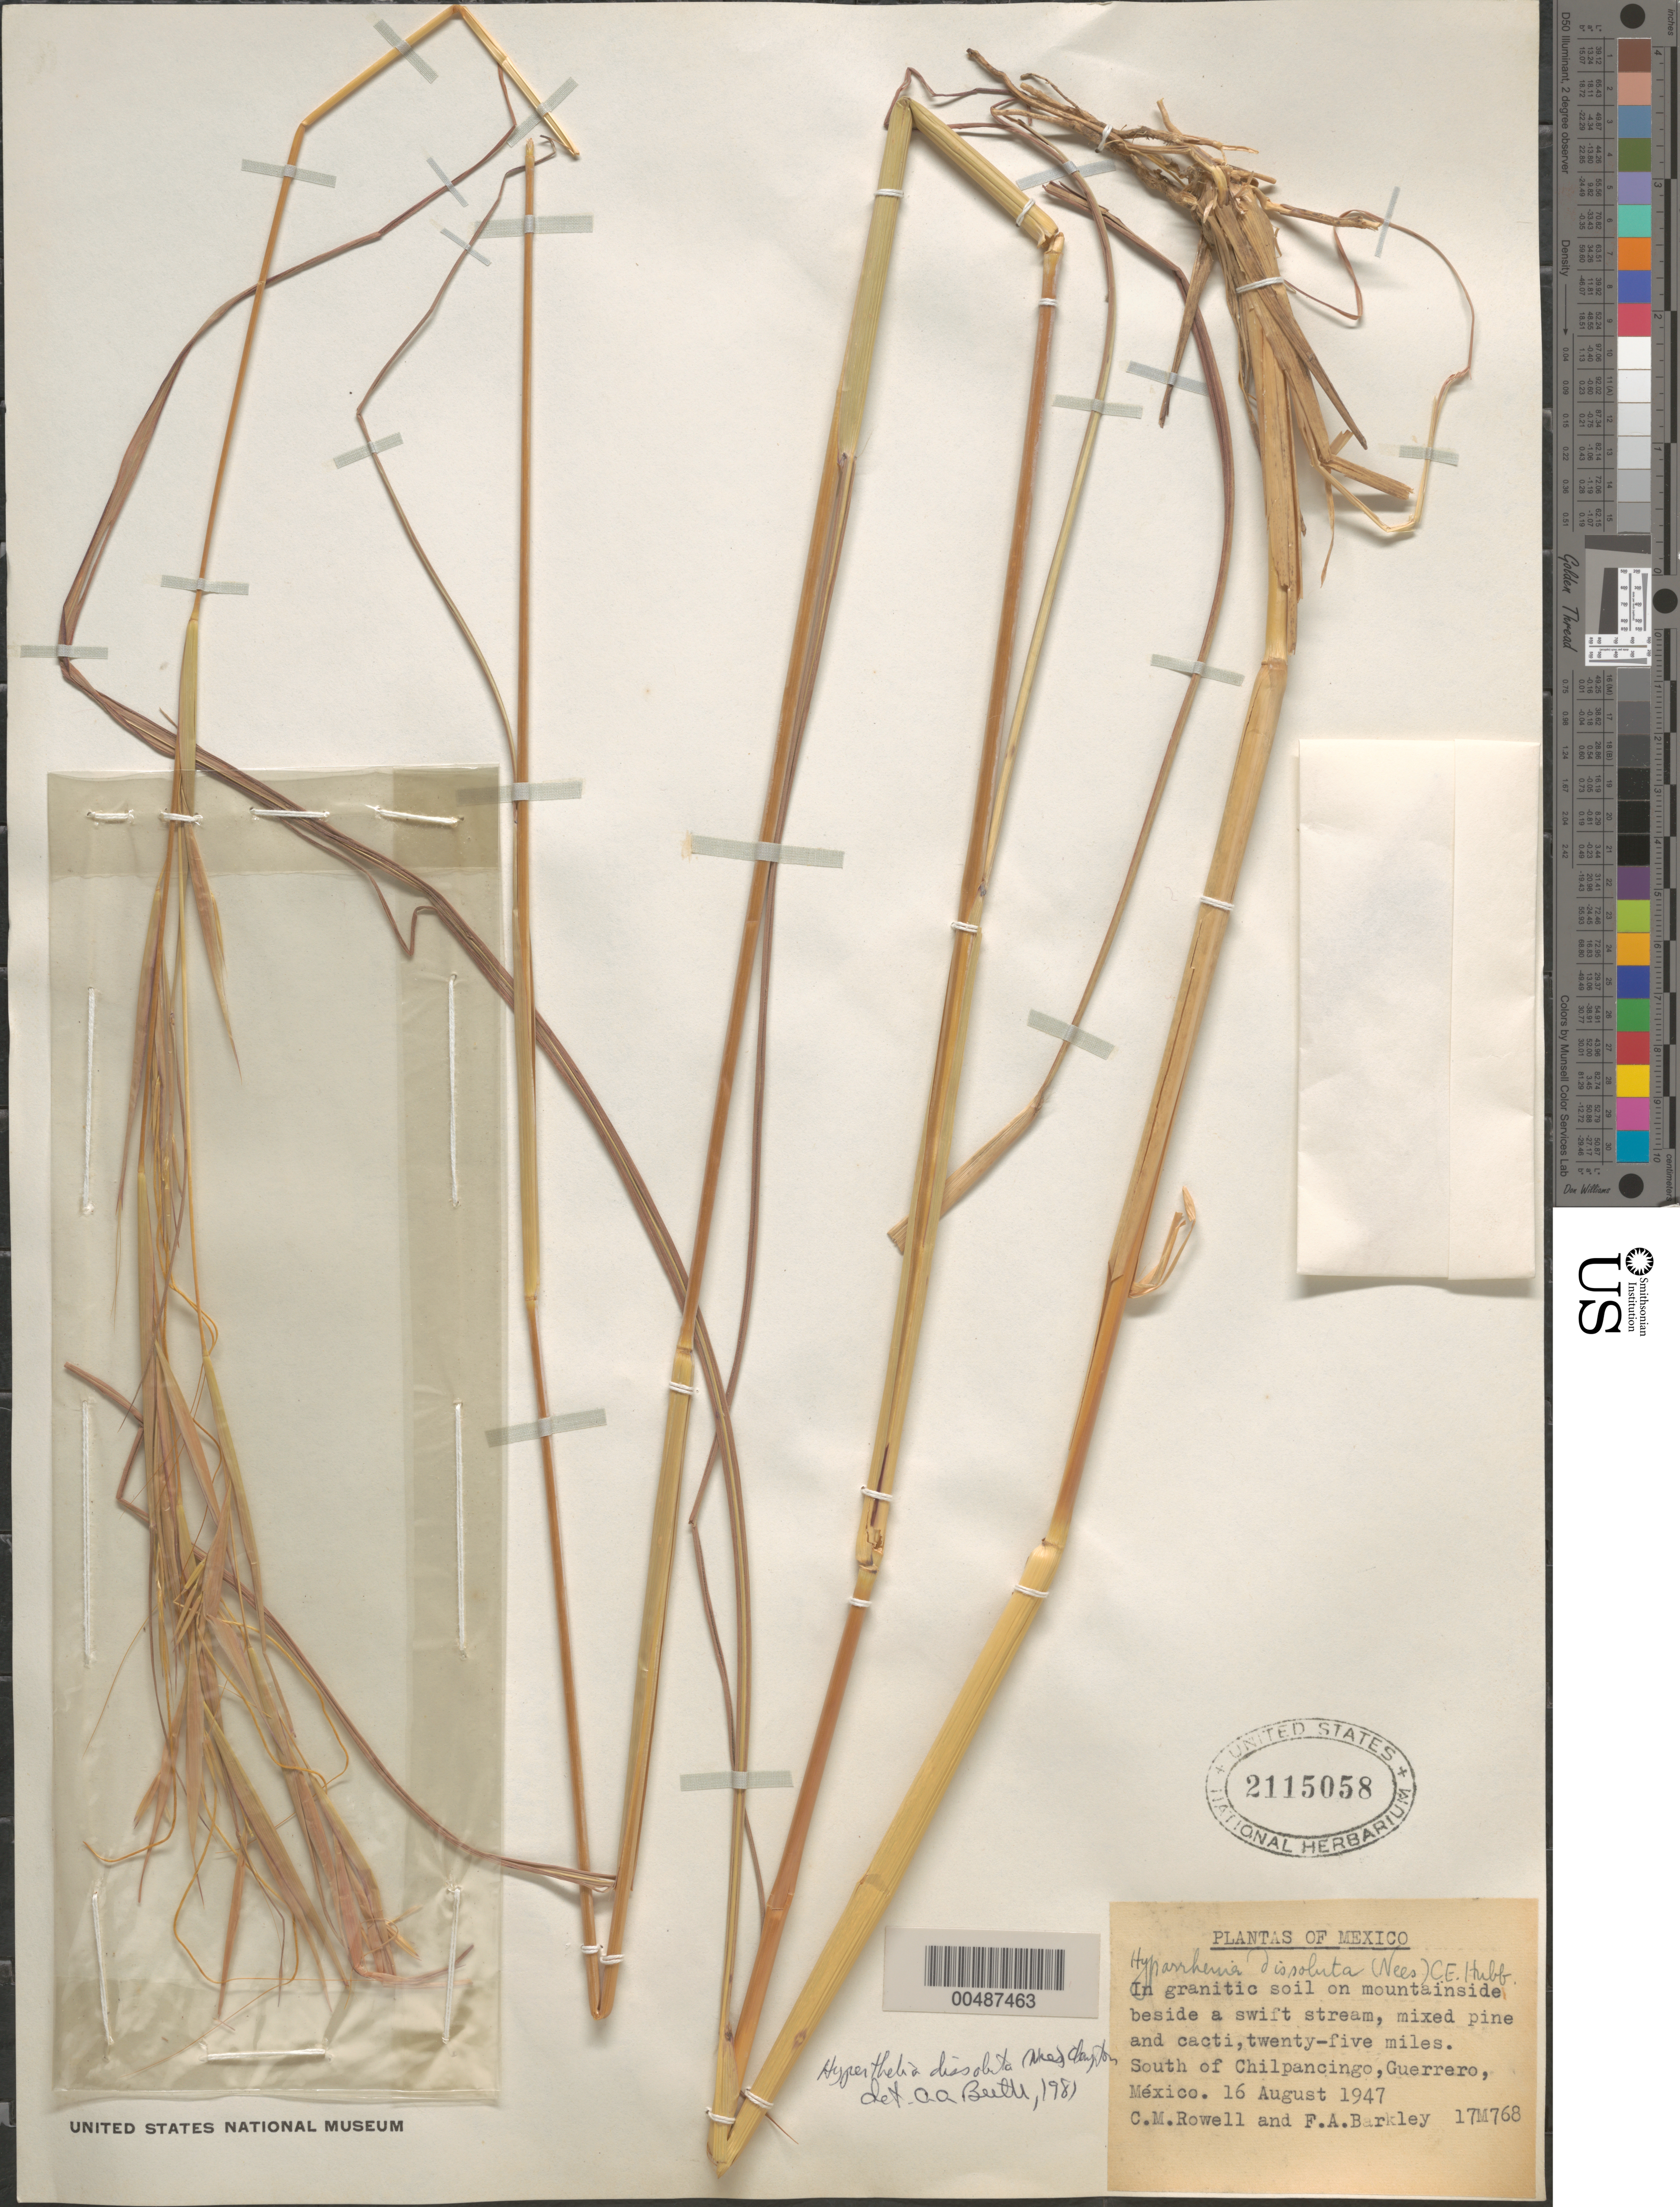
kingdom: Plantae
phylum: Tracheophyta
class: Liliopsida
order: Poales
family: Poaceae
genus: Hyperthelia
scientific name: Hyperthelia dissoluta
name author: (Nees ex Steud.) Clayton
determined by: Beetle, Alan A.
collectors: C. M. Rowell & F. A. Barkley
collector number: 17M768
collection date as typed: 16 Aug 1947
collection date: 1947-08-16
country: Mexico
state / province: Guerrero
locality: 25 mi S of Chilpancingo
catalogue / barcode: US 2115058